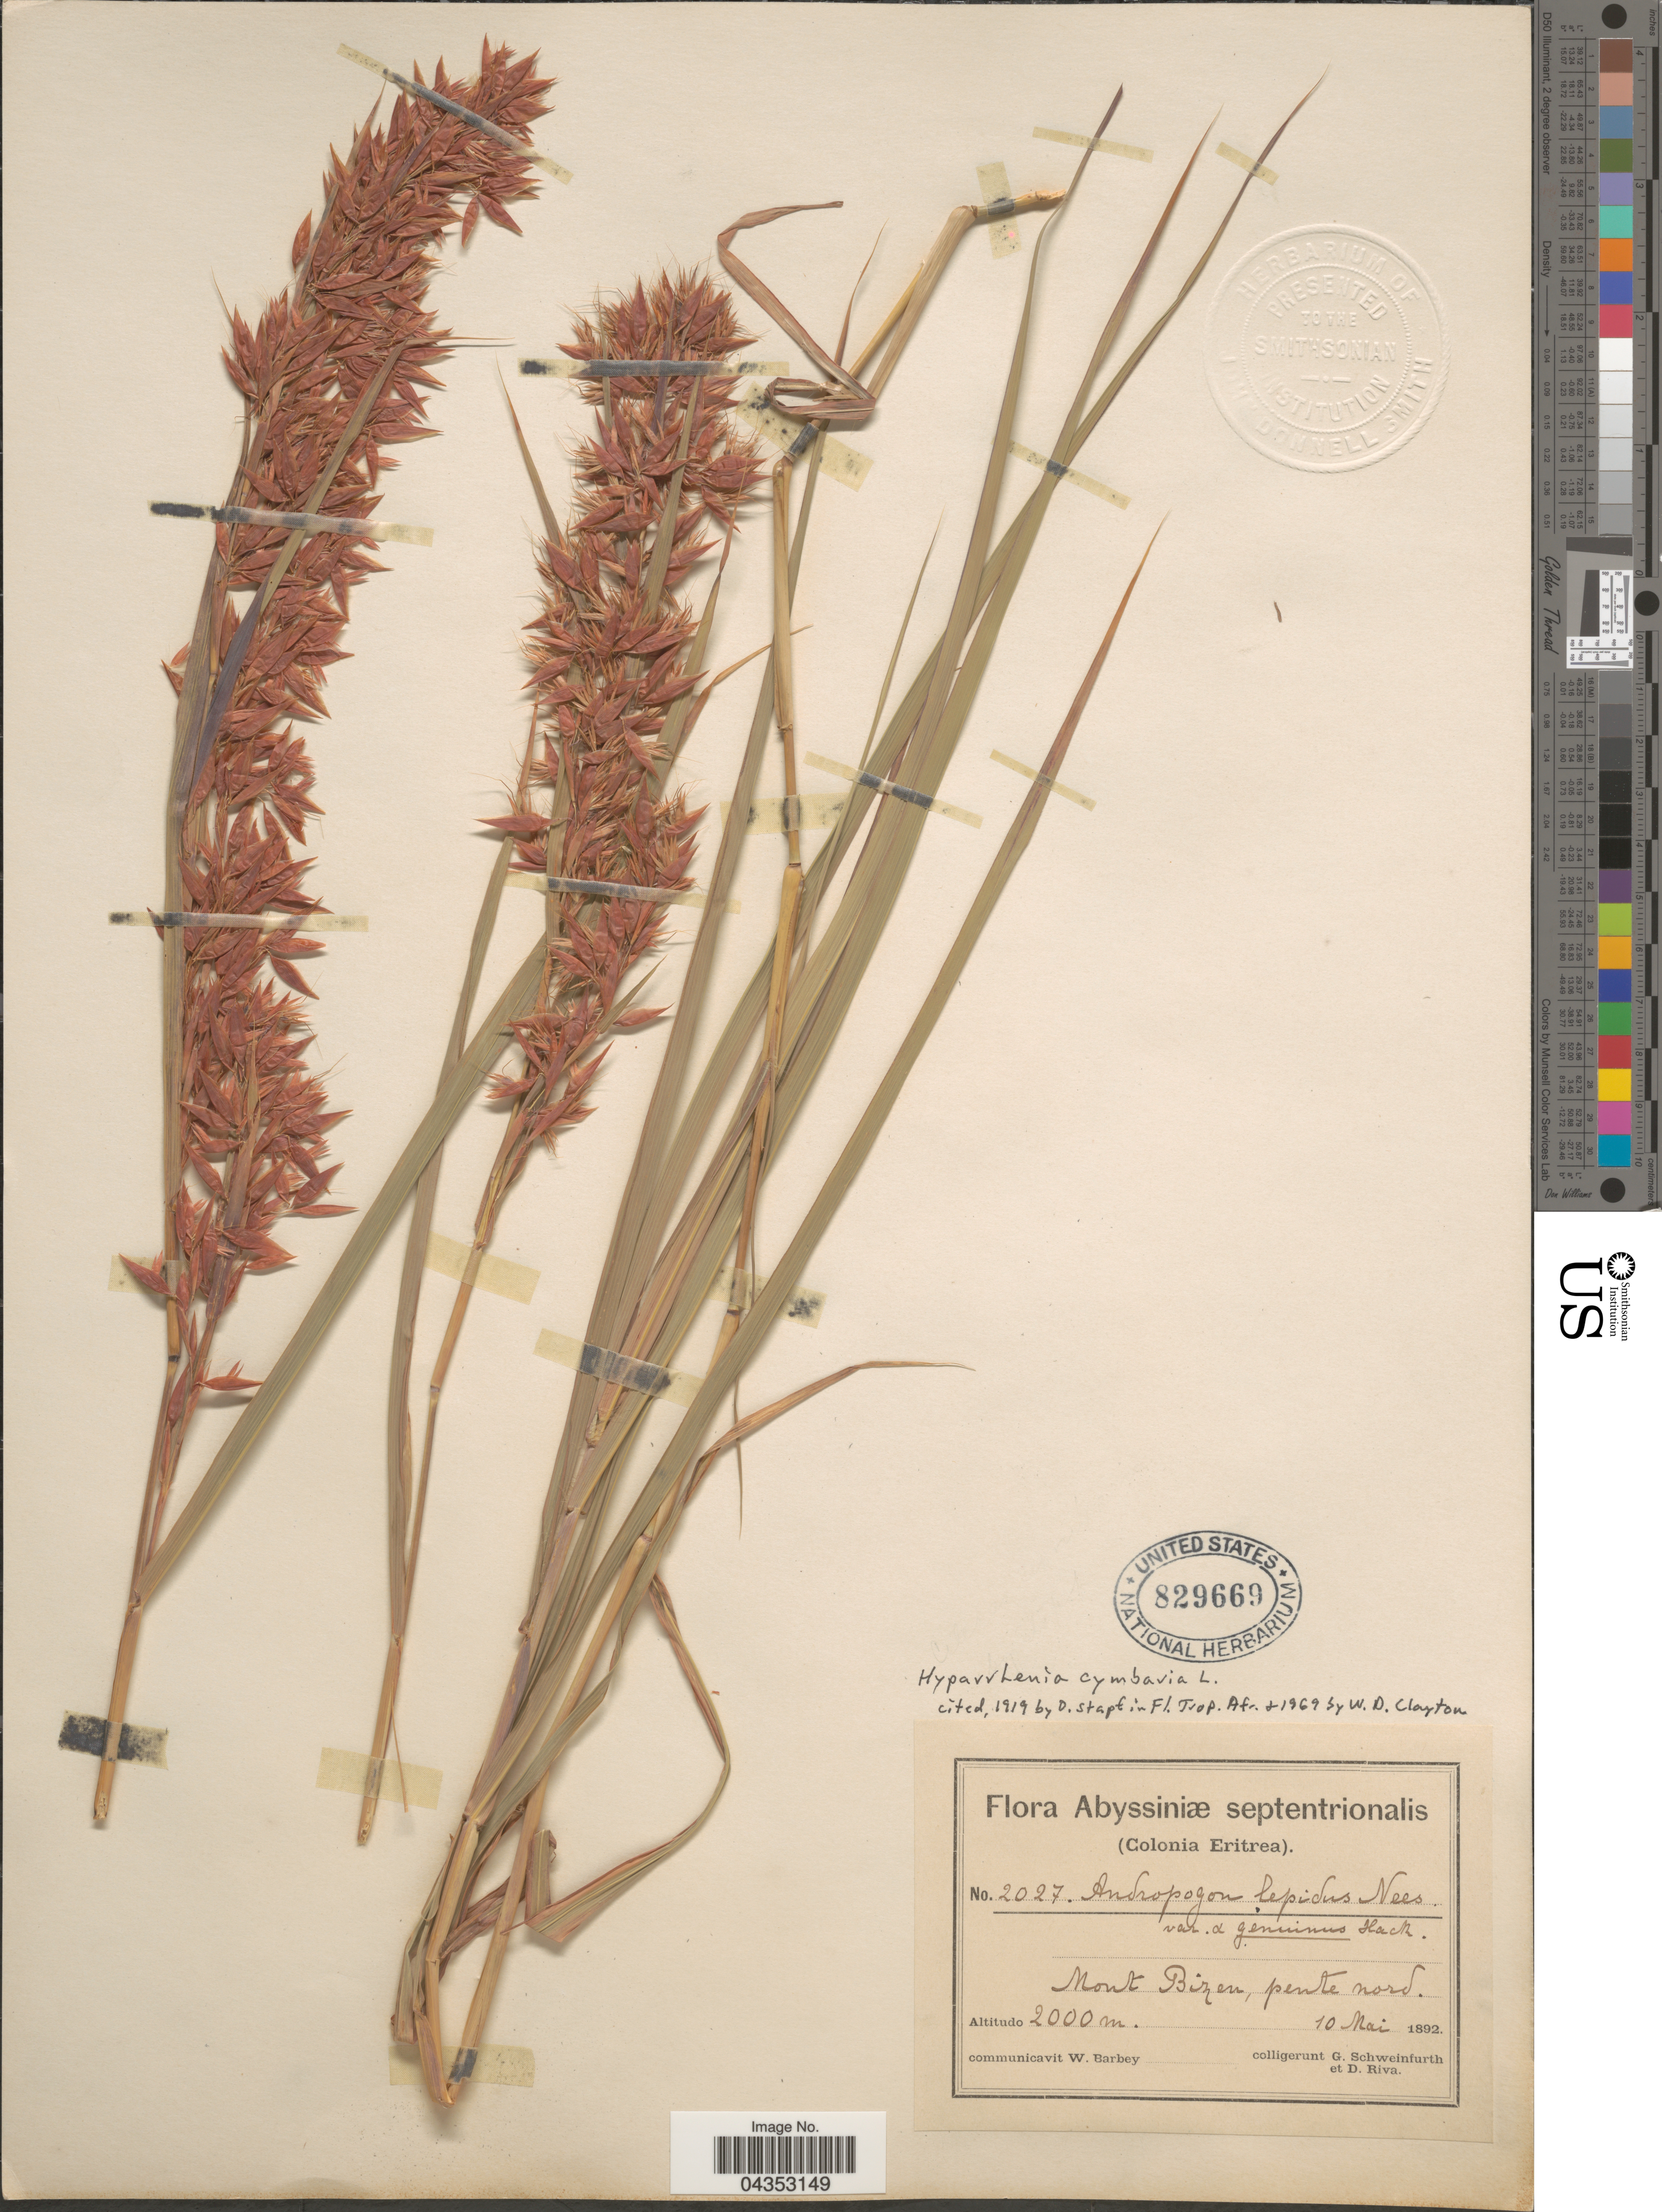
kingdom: Plantae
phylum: Tracheophyta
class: Liliopsida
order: Poales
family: Poaceae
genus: Hyparrhenia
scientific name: Hyparrhenia cymbaria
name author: (L.) Stapf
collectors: G. A. Schweinfurth (herbarium) & D. Riva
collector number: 2027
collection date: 1892-05-10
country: Ethiopia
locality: Abyssiniæ septentrionalis. (Colonia Eritrea). Mont Bizen, pente nord.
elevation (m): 2000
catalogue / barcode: US 829669